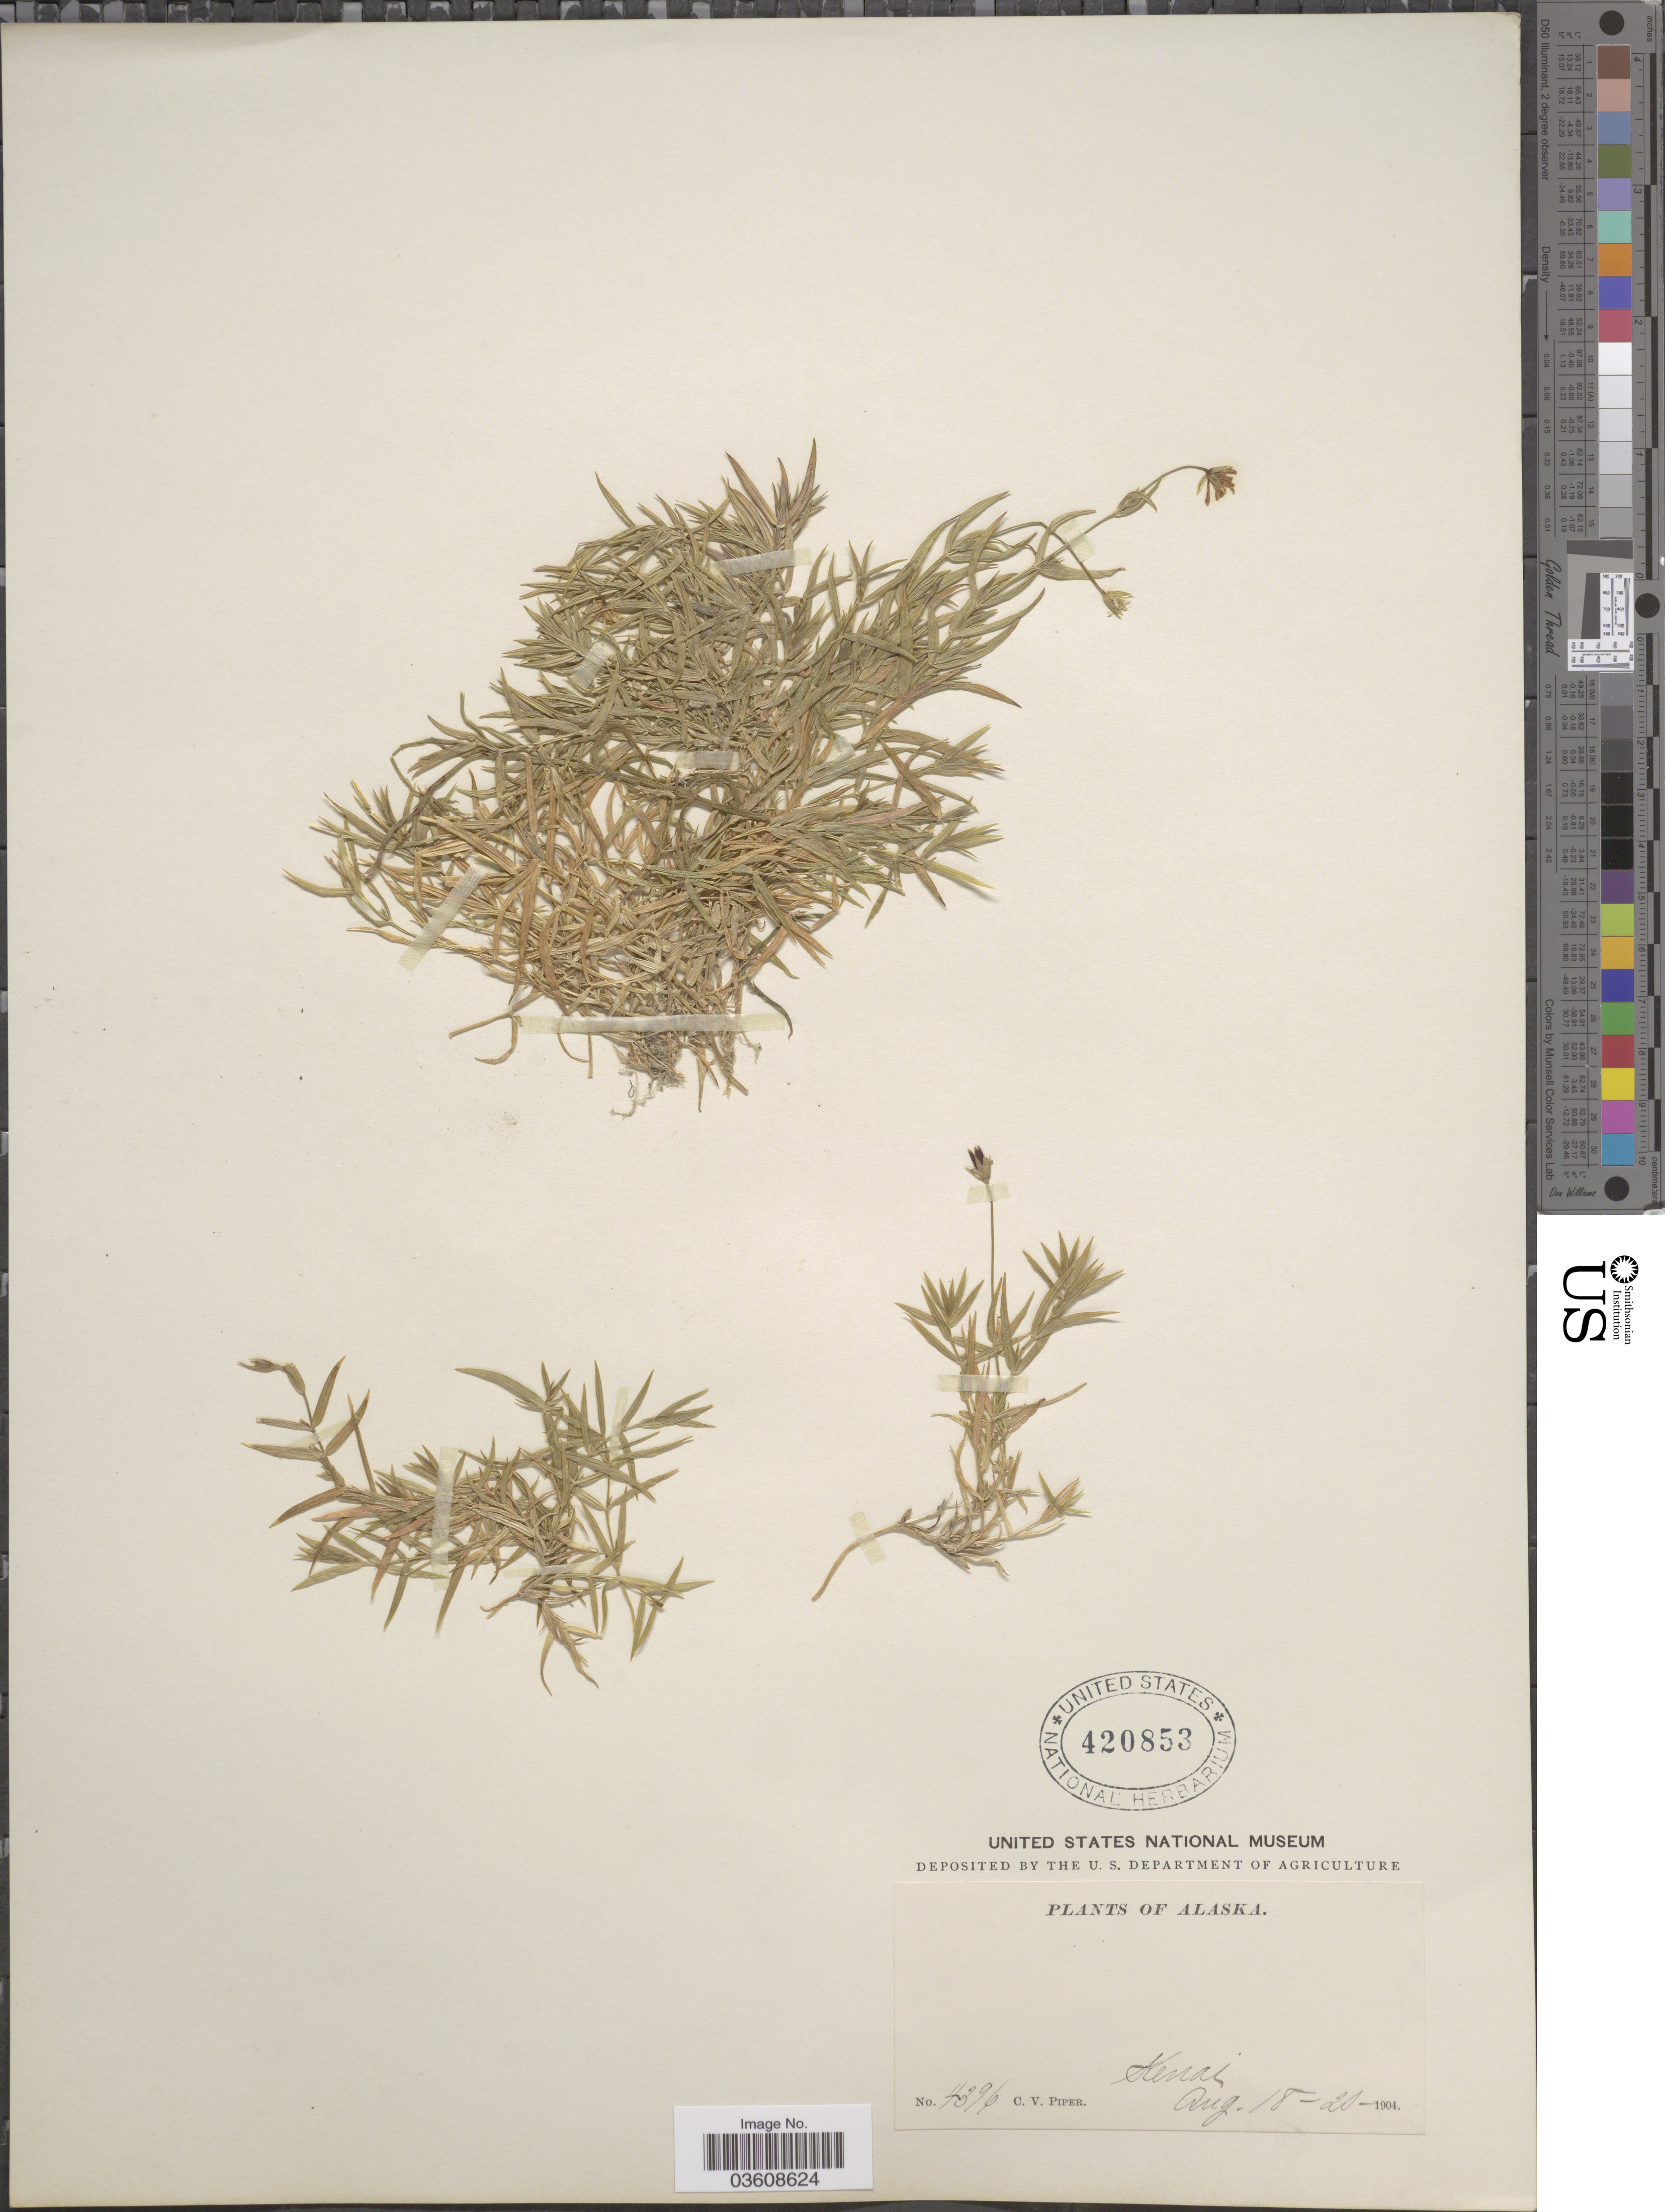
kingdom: Plantae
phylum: Tracheophyta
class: Magnoliopsida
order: Caryophyllales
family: Caryophyllaceae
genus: Stellaria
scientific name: Stellaria longipes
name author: Goldie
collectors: C. V. Piper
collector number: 4396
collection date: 1904-08-18/1904-08-20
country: United States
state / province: Alaska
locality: Kenai.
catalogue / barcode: US 420853